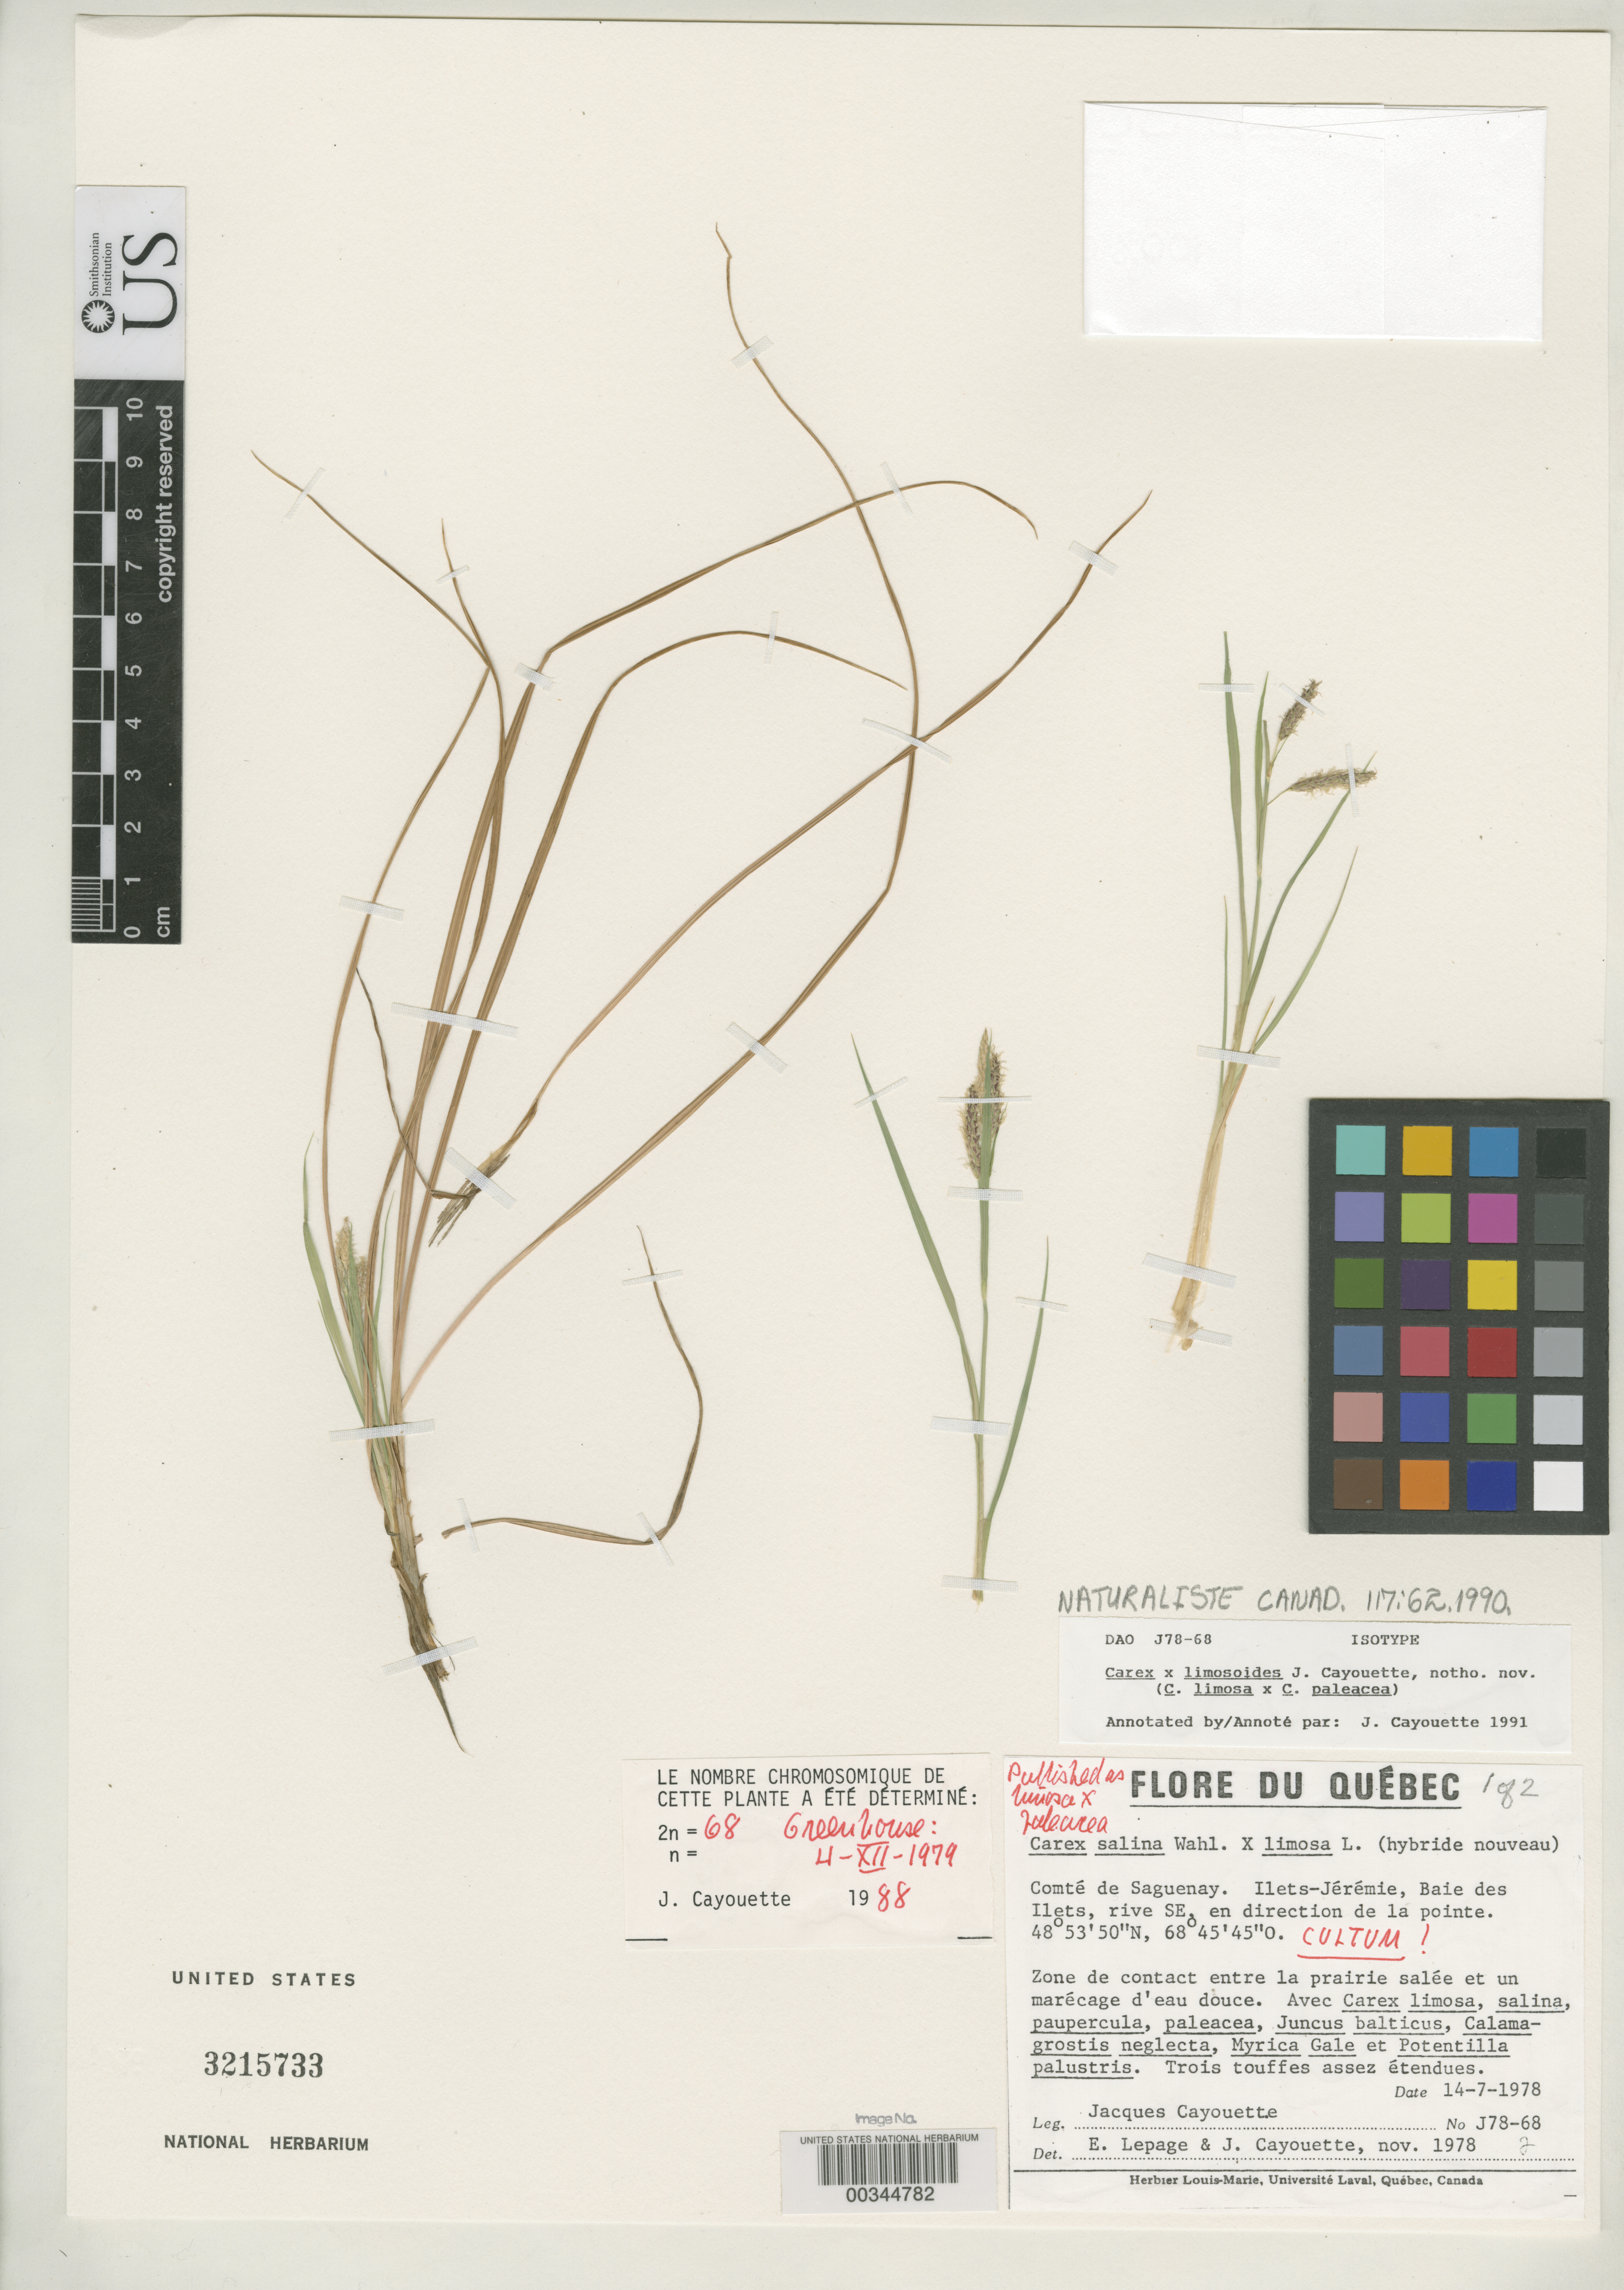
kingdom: Plantae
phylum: Tracheophyta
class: Liliopsida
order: Poales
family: Cyperaceae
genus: Carex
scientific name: Carex x limosoides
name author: Cayouette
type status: Isotype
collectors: J. Cayouette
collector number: J 78-68-2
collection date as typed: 14 Jul 1978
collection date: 1978-07-14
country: Canada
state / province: Quebec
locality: Comte de Saguenay, Ilets-Jeremie, Baie desilets, rive se, en direction de la pointe.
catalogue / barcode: US 3215733